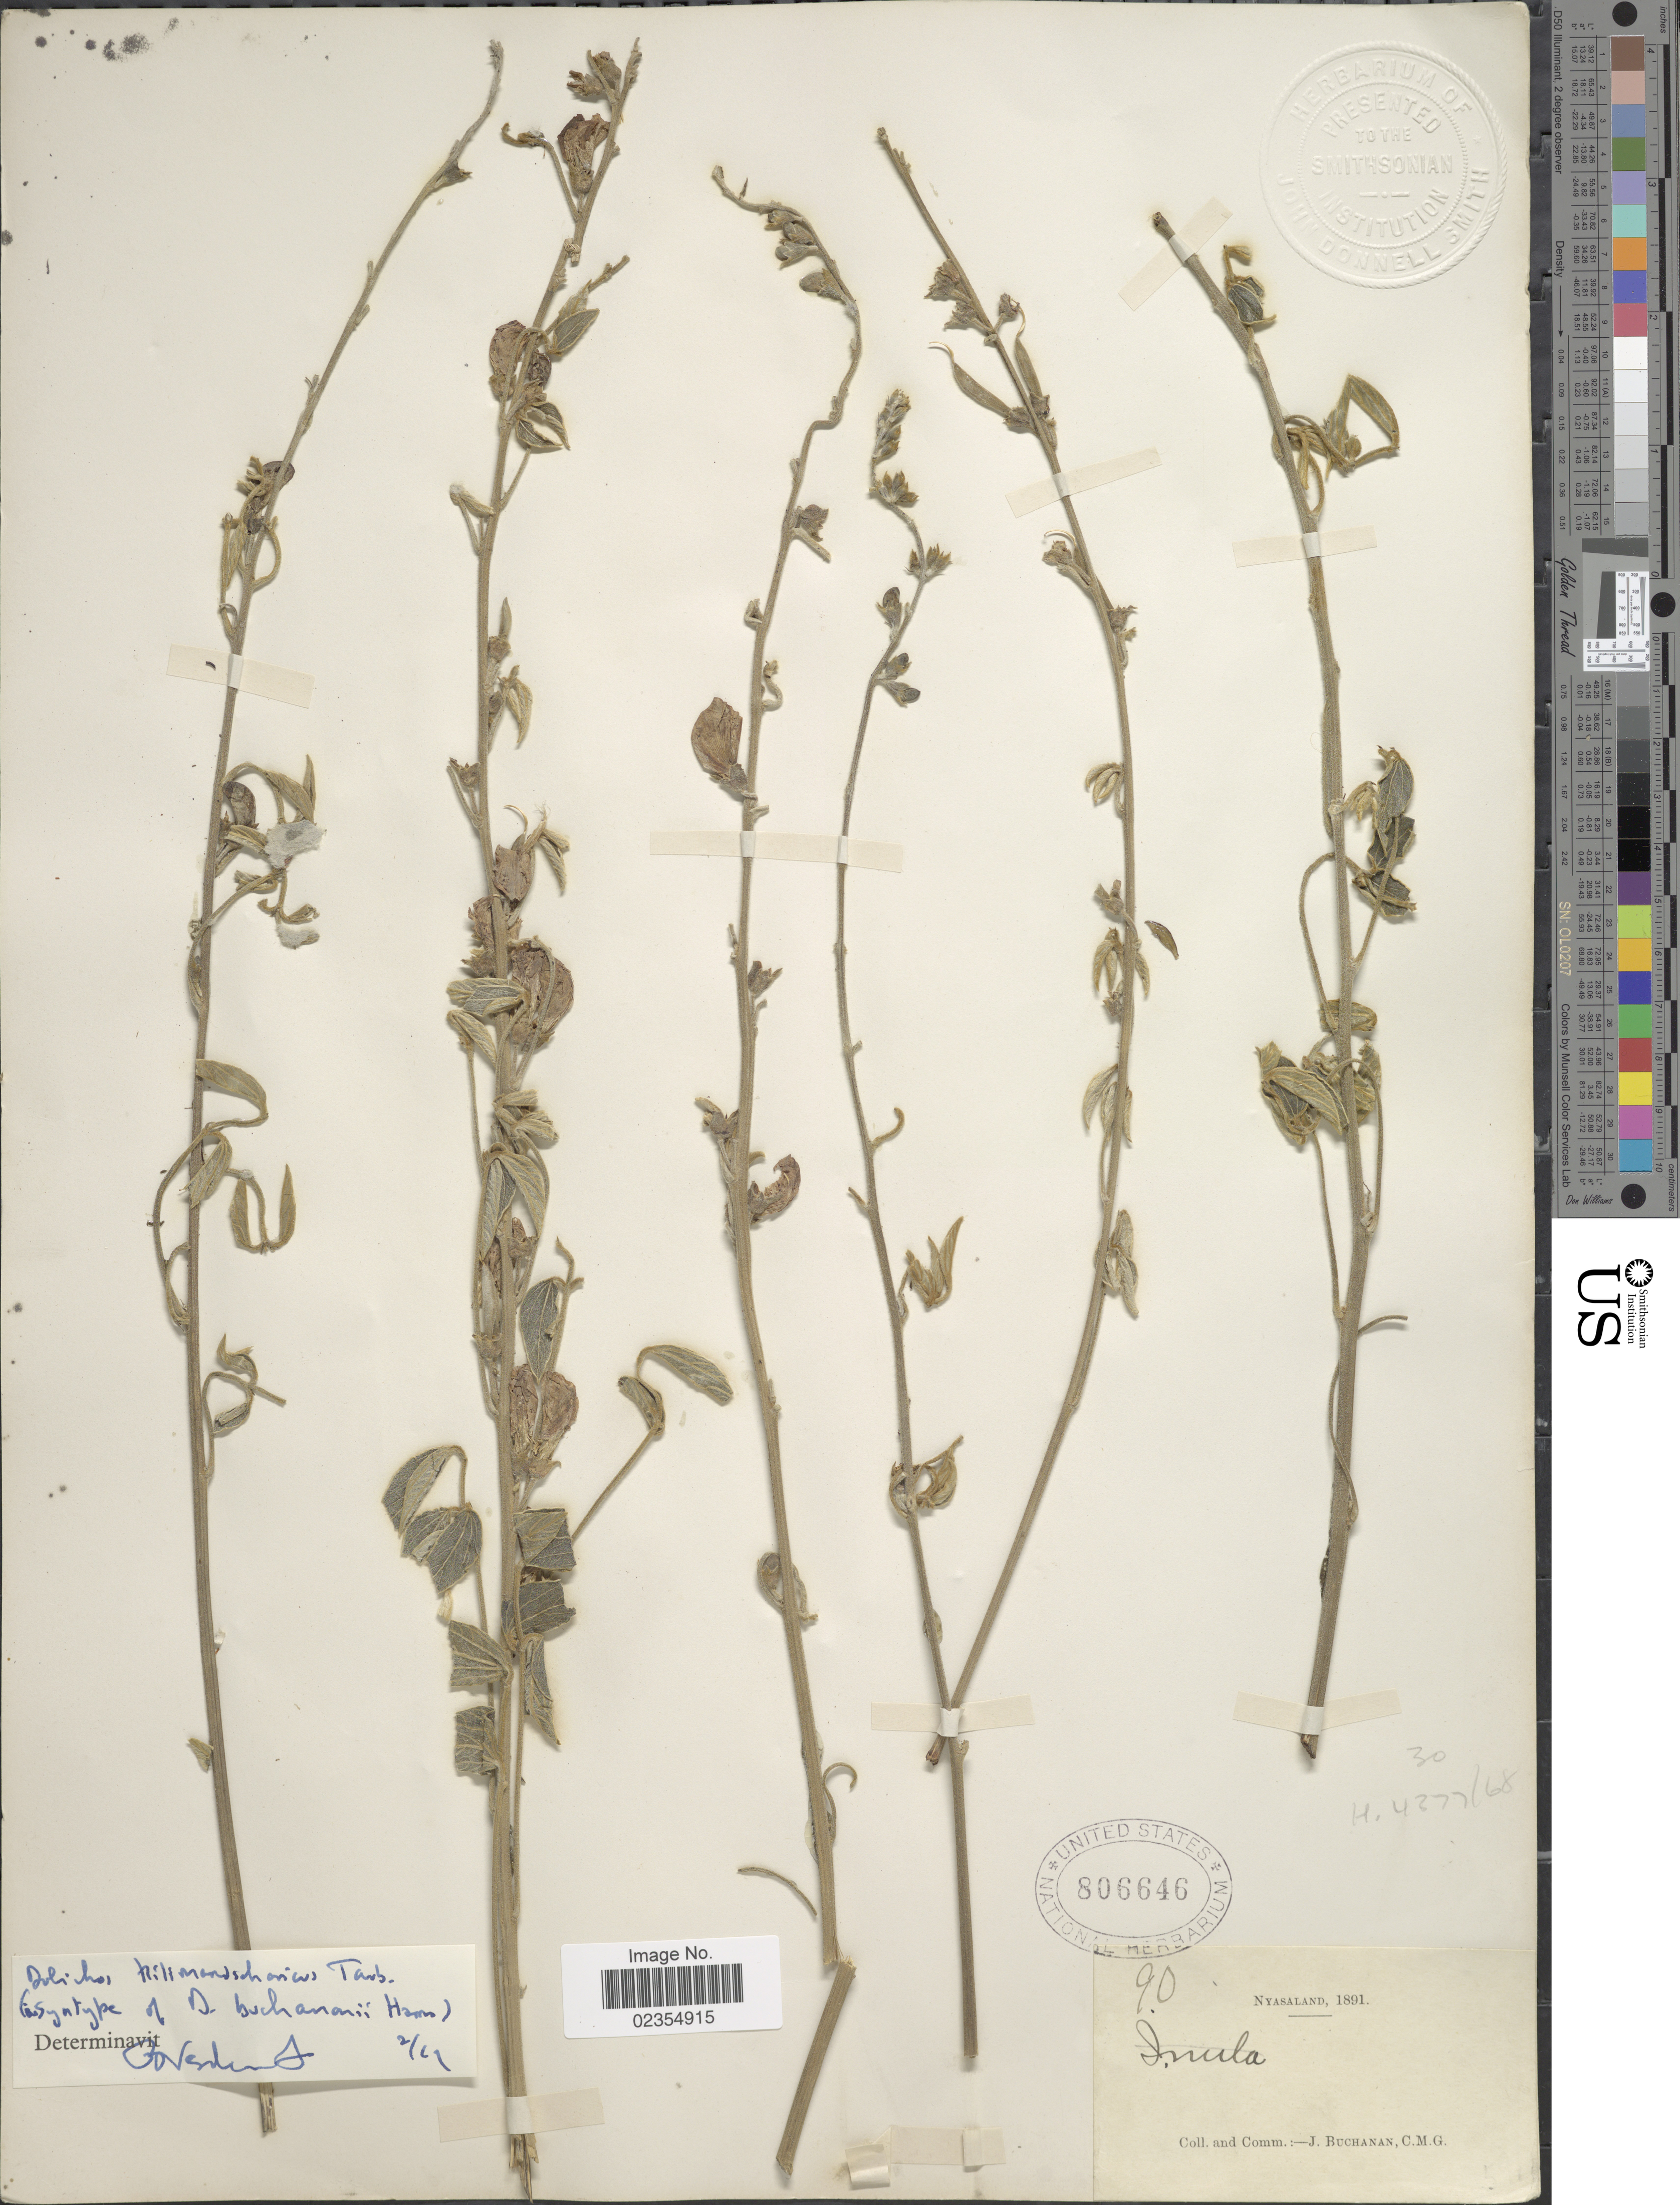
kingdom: Plantae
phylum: Tracheophyta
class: Magnoliopsida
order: Fabales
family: Fabaceae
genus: Dolichos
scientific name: Dolichos kilimandscharicus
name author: Taub.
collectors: J. Buchanan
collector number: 90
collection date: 1891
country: Malawi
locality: Nyasaland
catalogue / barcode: US 9806646